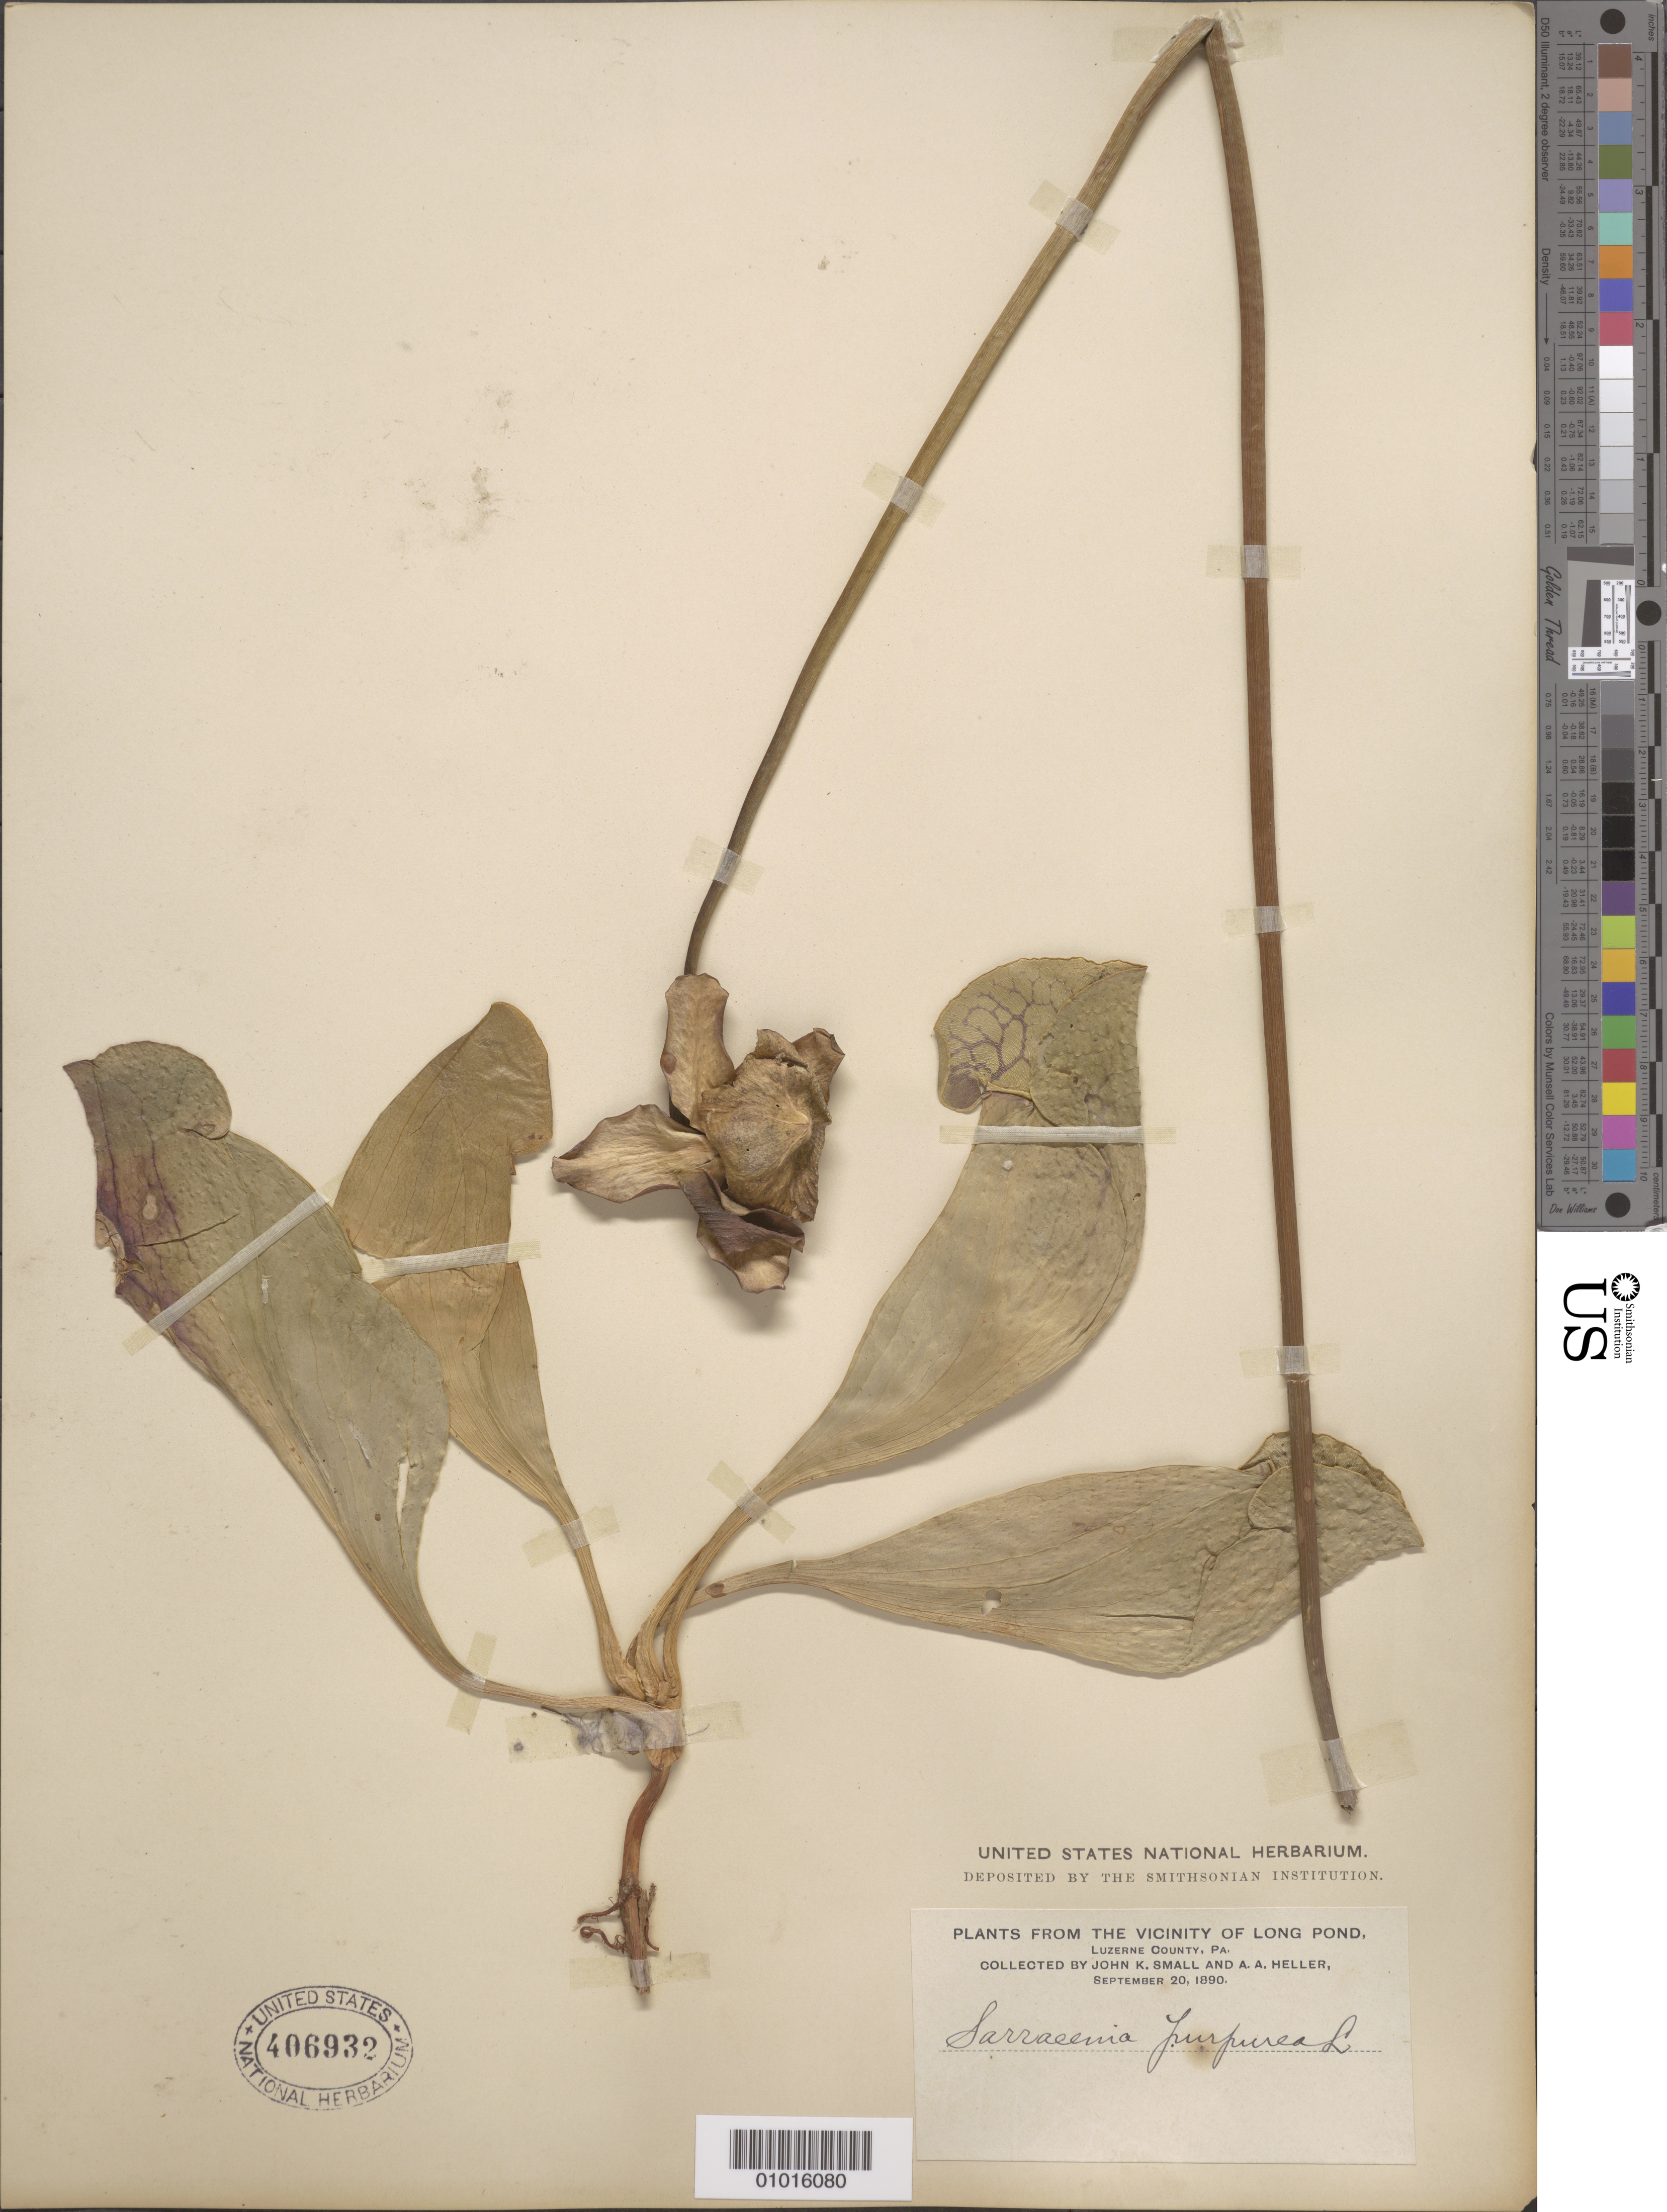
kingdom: Plantae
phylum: Tracheophyta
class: Magnoliopsida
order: Ericales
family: Sarraceniaceae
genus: Sarracenia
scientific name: Sarracenia purpurea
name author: L.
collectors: J. K. Small & A. A. Heller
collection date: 1890-09-20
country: United States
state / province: Pennsylvania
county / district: Luzerne County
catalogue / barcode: US 406932